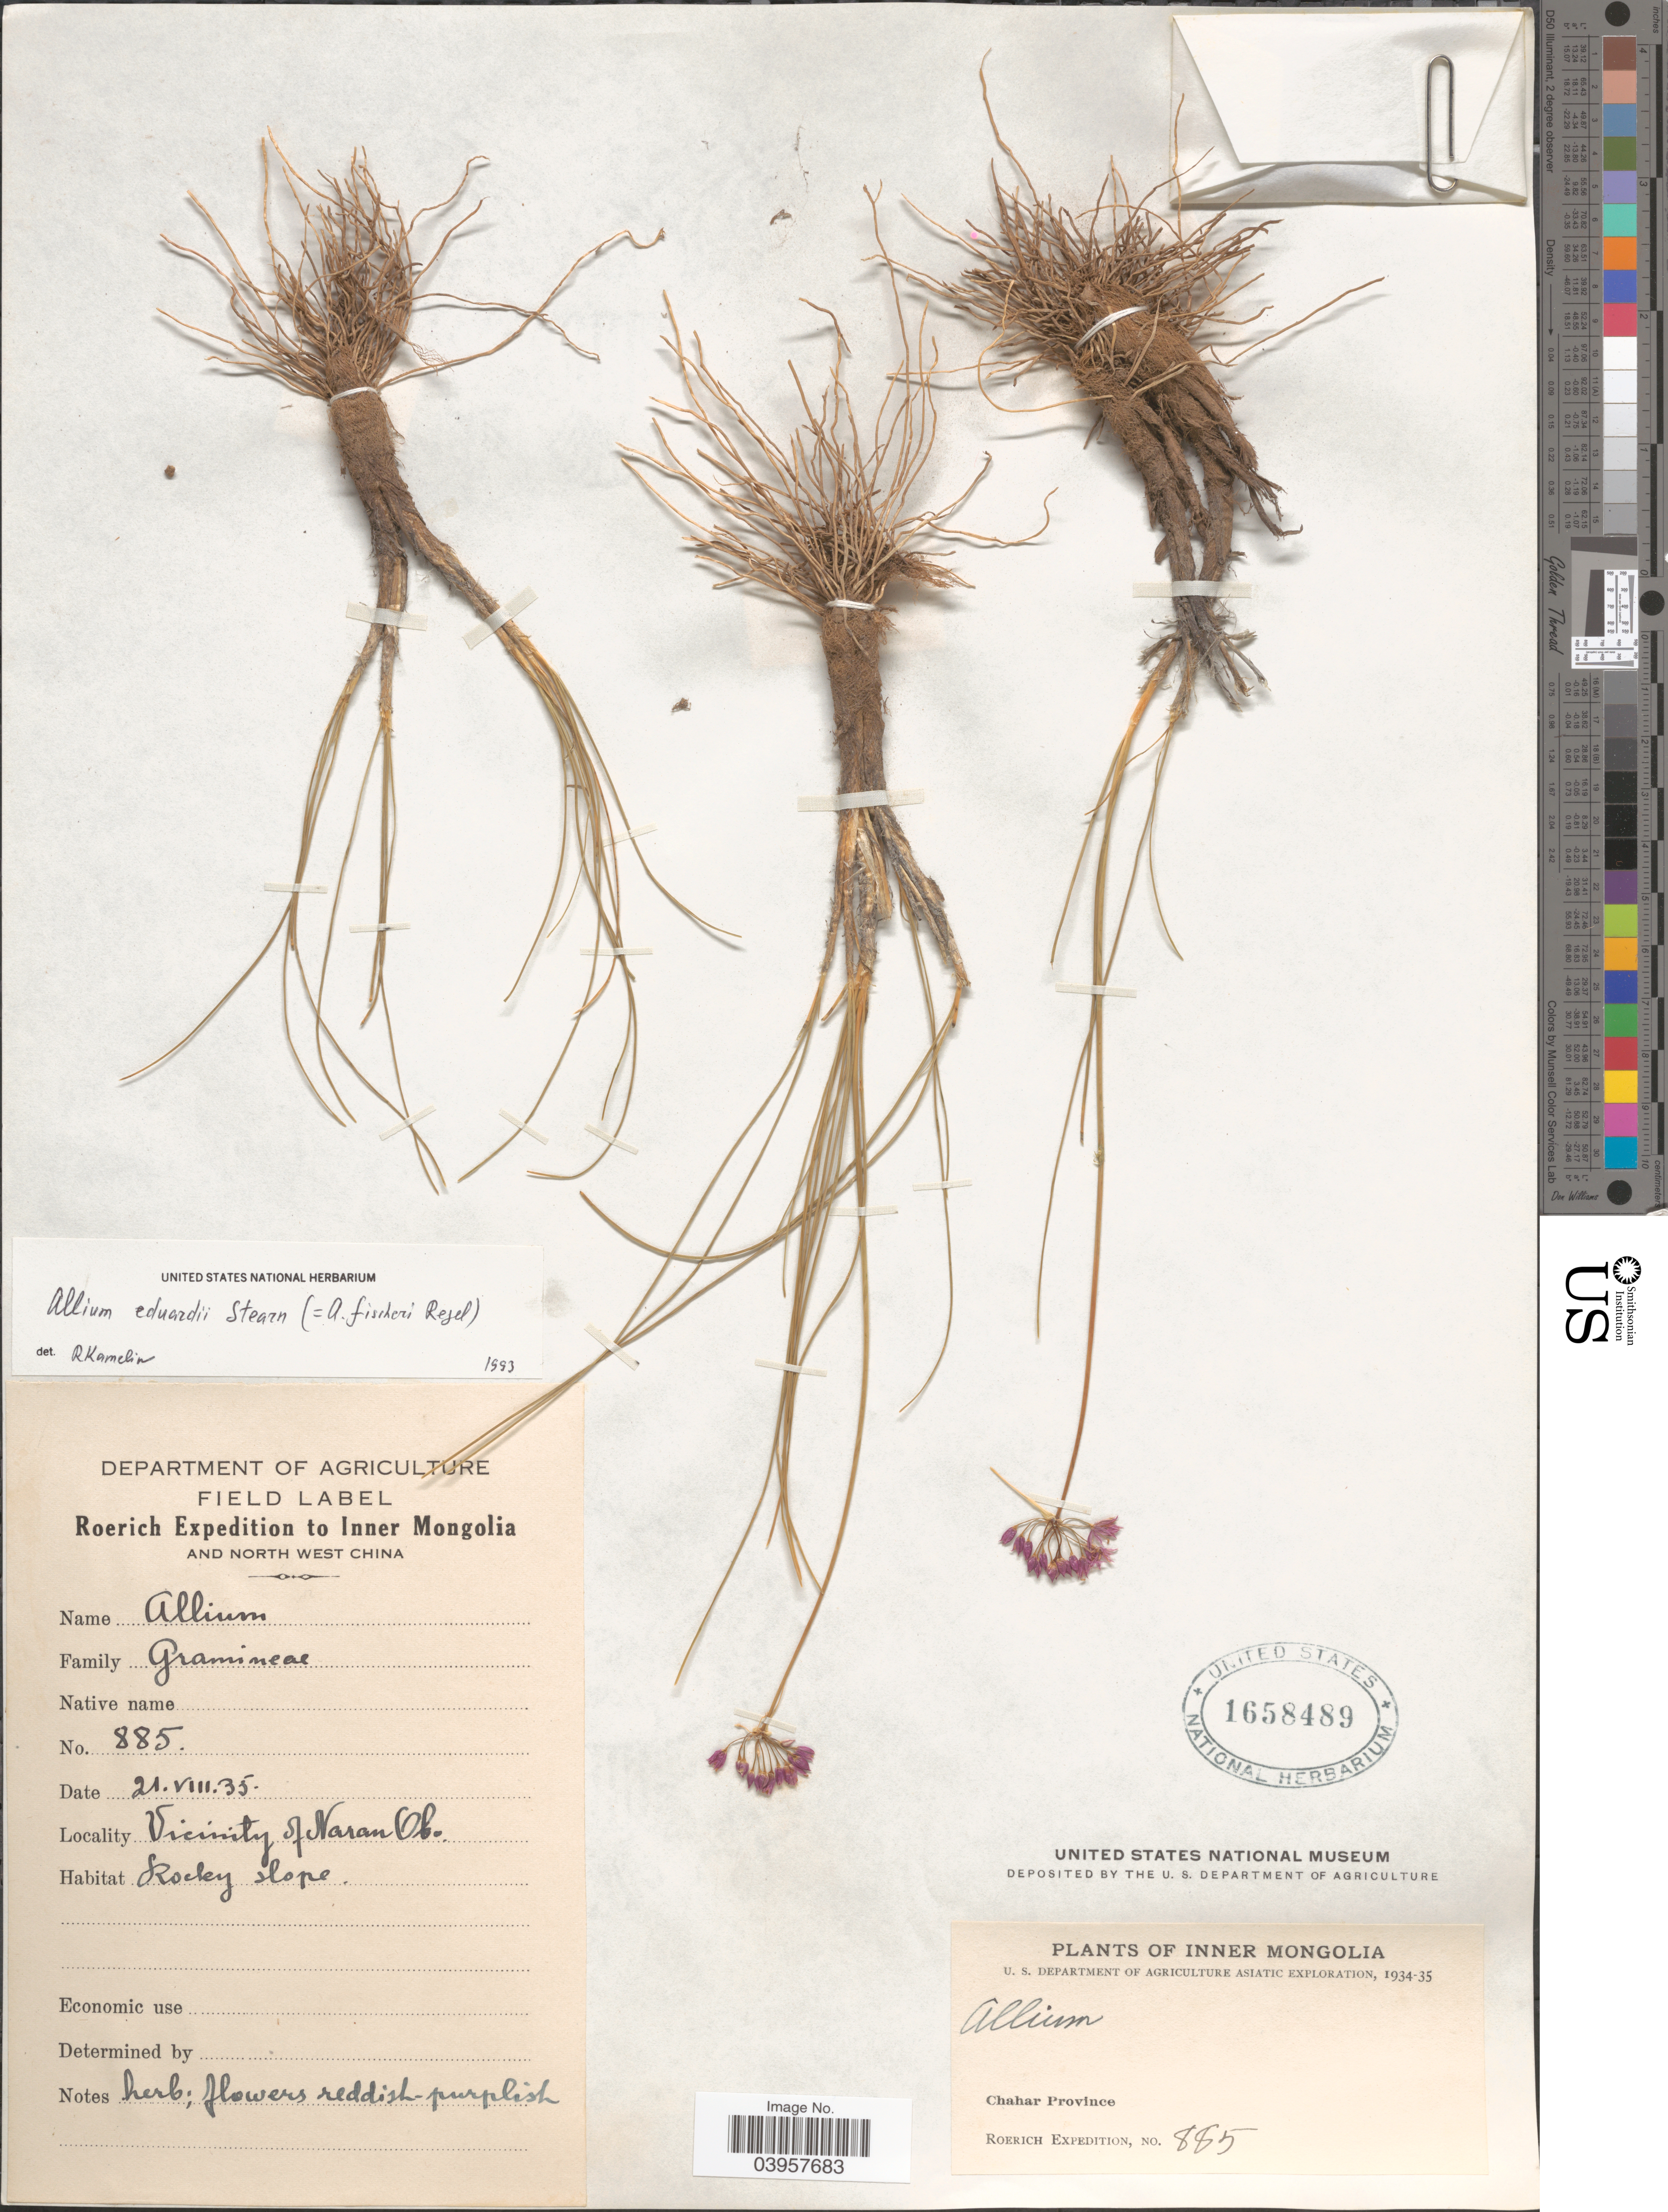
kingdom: Plantae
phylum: Tracheophyta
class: Liliopsida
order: Asparagales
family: Amaryllidaceae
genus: Allium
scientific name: Allium eduardi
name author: Stearn in Airy Shaw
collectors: Roerich Expedition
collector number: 885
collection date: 1935-08-21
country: China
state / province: Nei Monggol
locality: Inner Mongolia and North West China. Vicinity of Naran Obo. Chahar Province.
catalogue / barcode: US 1658489